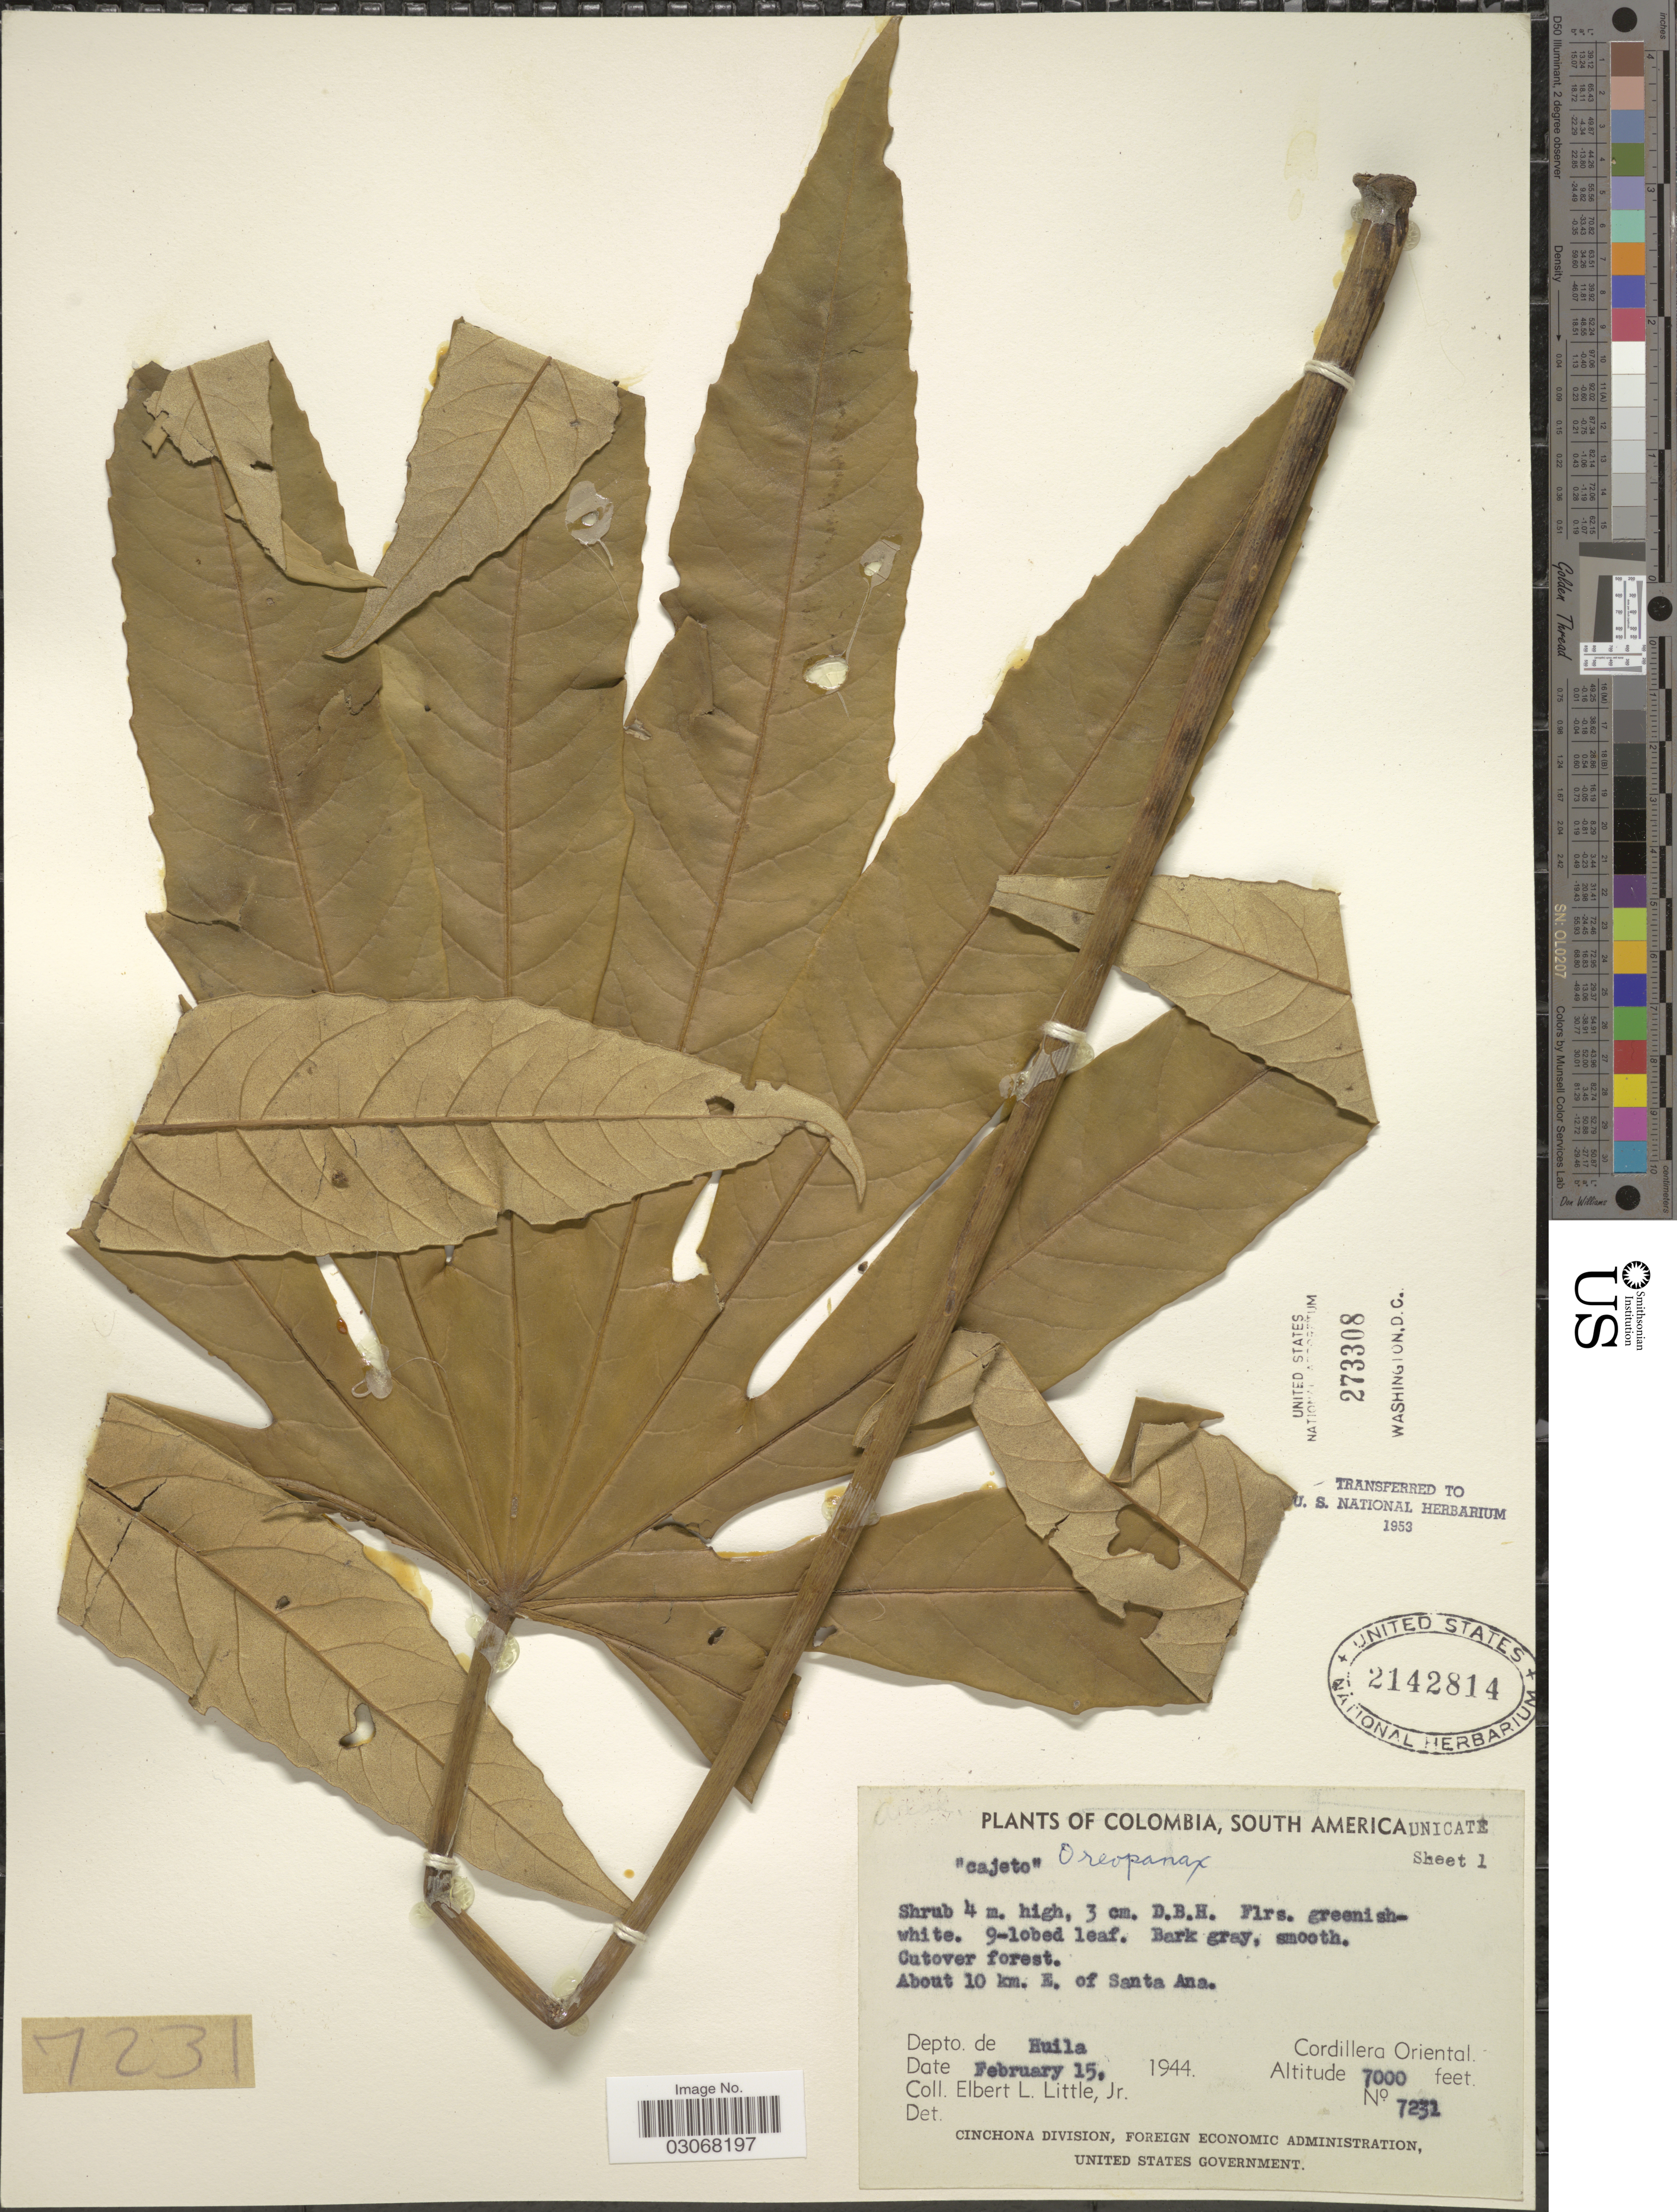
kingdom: Plantae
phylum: Tracheophyta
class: Magnoliopsida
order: Apiales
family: Araliaceae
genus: Oreopanax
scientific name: Oreopanax sp.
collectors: E. L. Little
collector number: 7231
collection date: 1944-02-15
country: Colombia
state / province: Huila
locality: About 10 km. E. of Santa Ana. Depto. de Huila. Cordillera Oriental.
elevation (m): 2134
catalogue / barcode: US 2142814